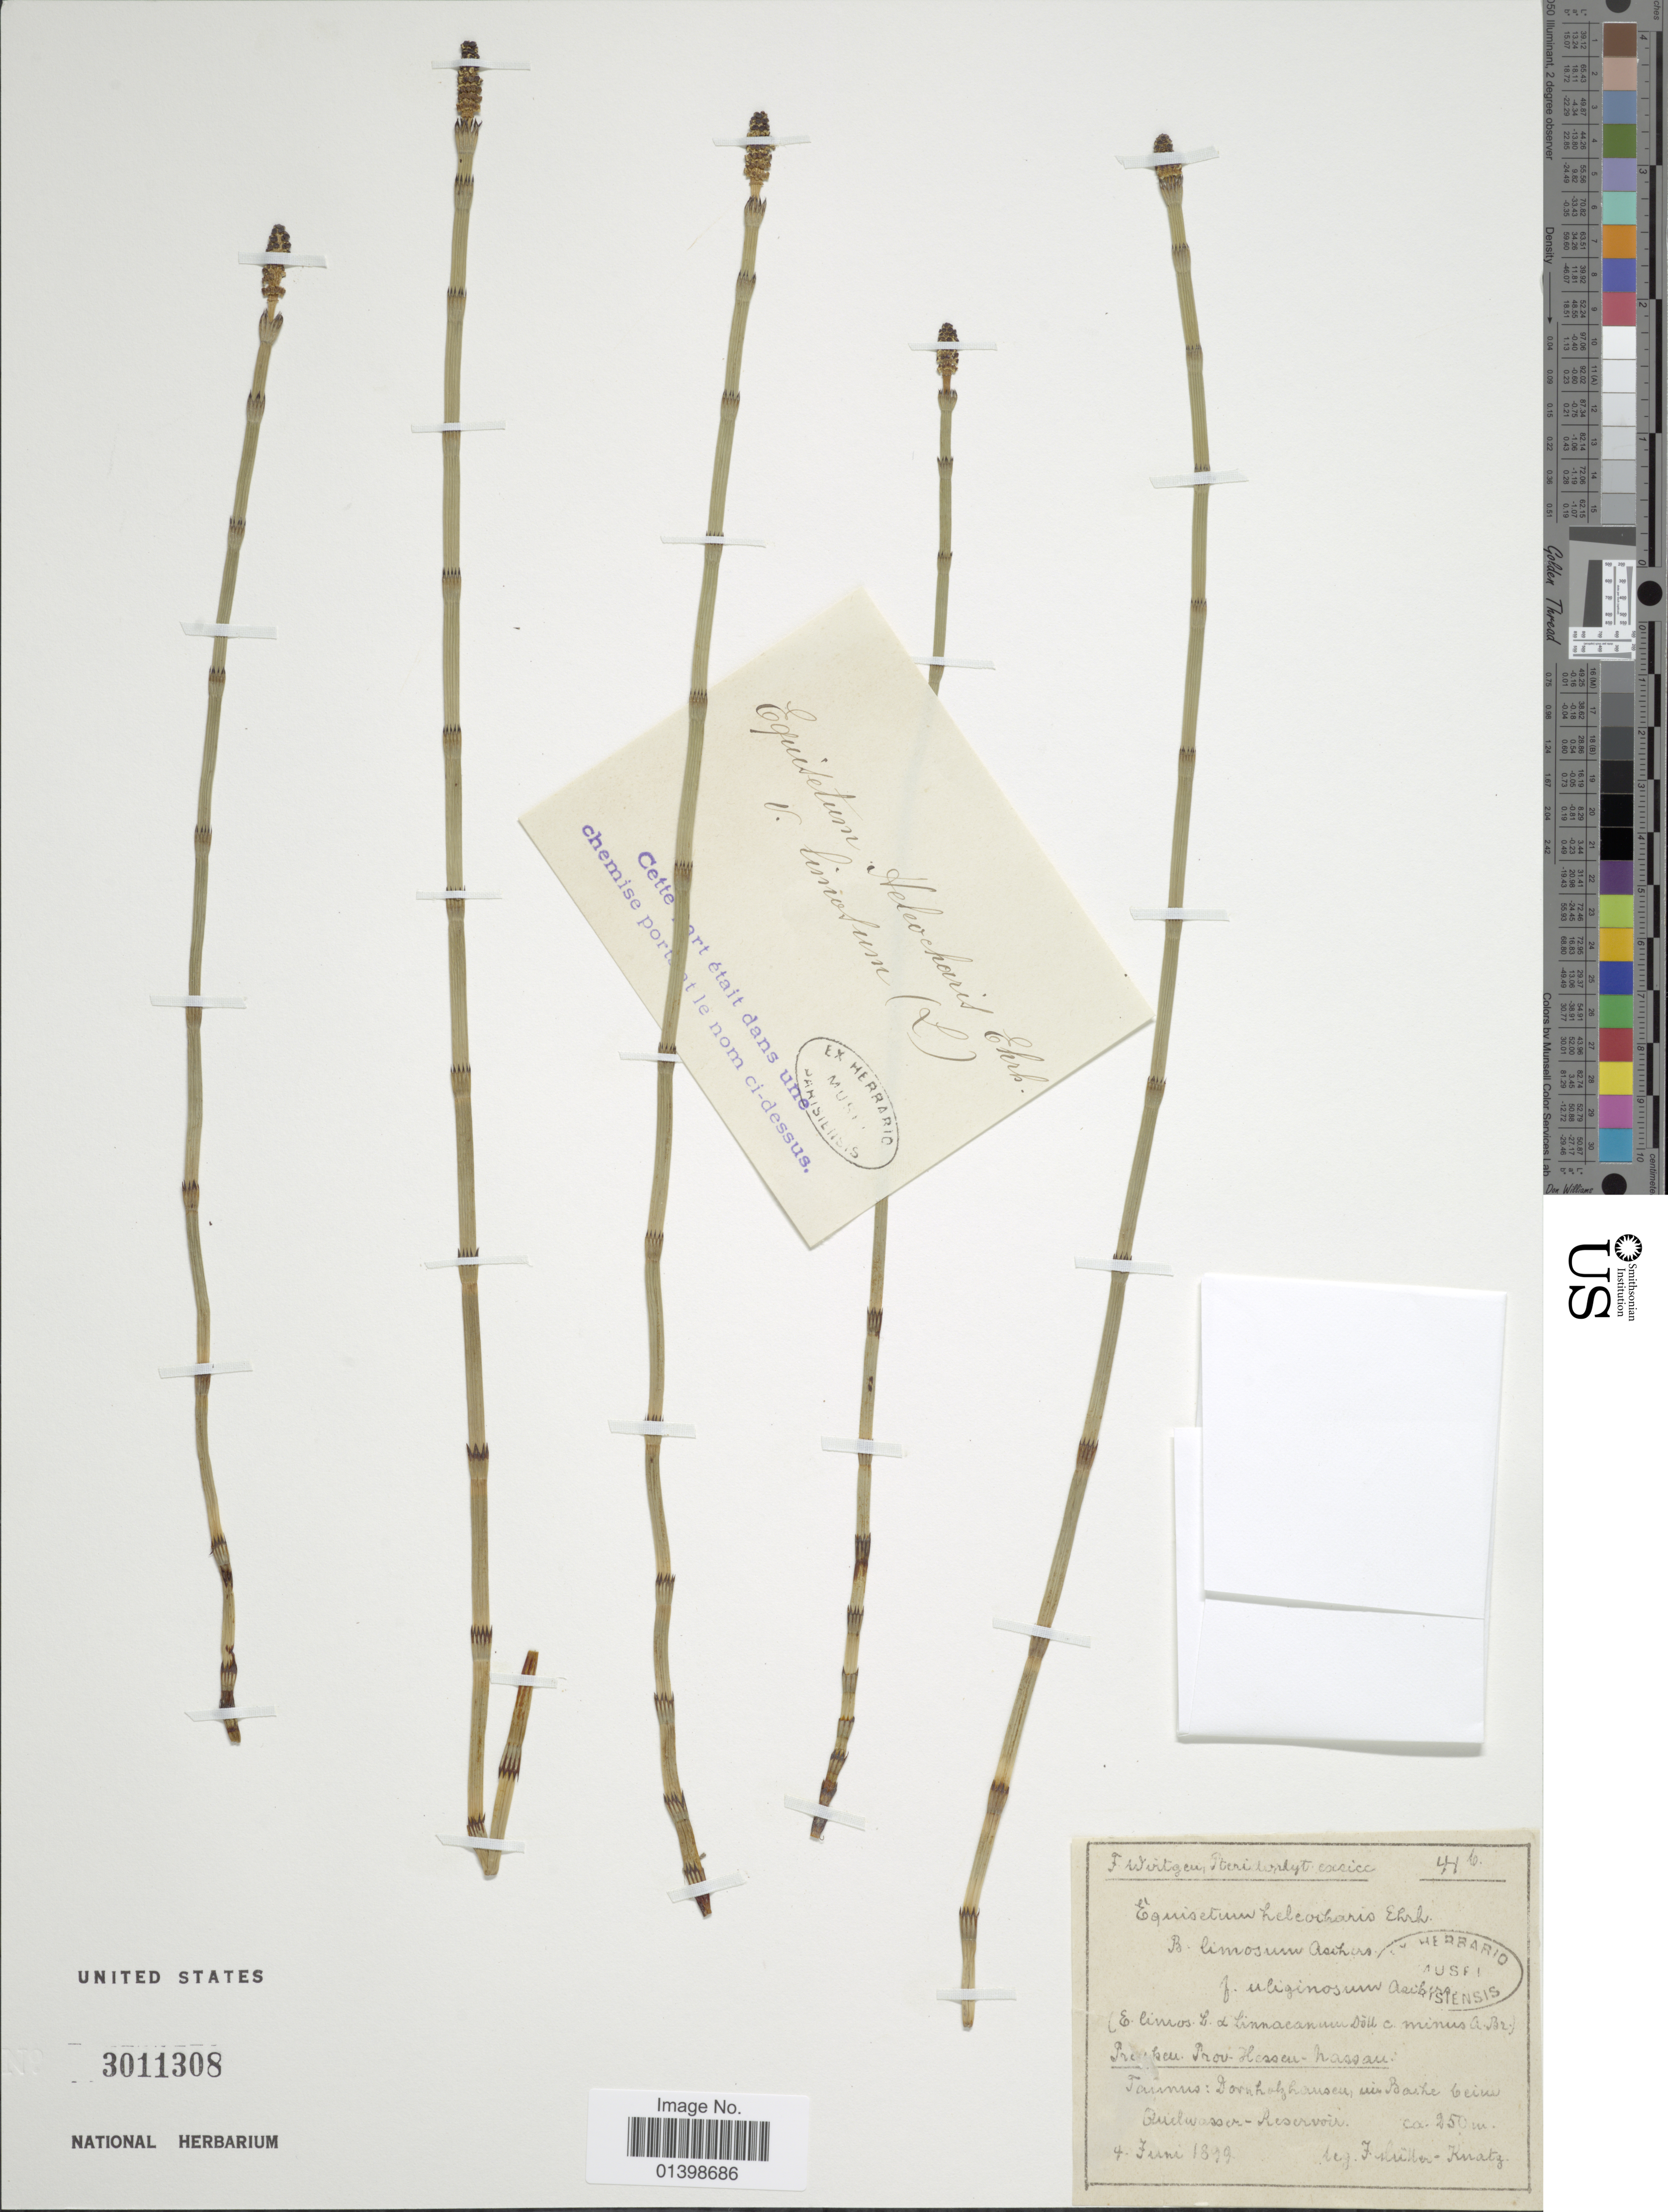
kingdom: Plantae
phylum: Tracheophyta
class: Polypodiopsida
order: Equisetales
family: Equisetaceae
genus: Equisetum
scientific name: Equisetum fluviatile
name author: L.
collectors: J. Müller-Knatz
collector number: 446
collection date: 1899-06-04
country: Germany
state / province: Hesse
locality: Preufssen Prov Hessen-Nassau: Taimus: Dorn [illegible text]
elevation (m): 250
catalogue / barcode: US 3011308